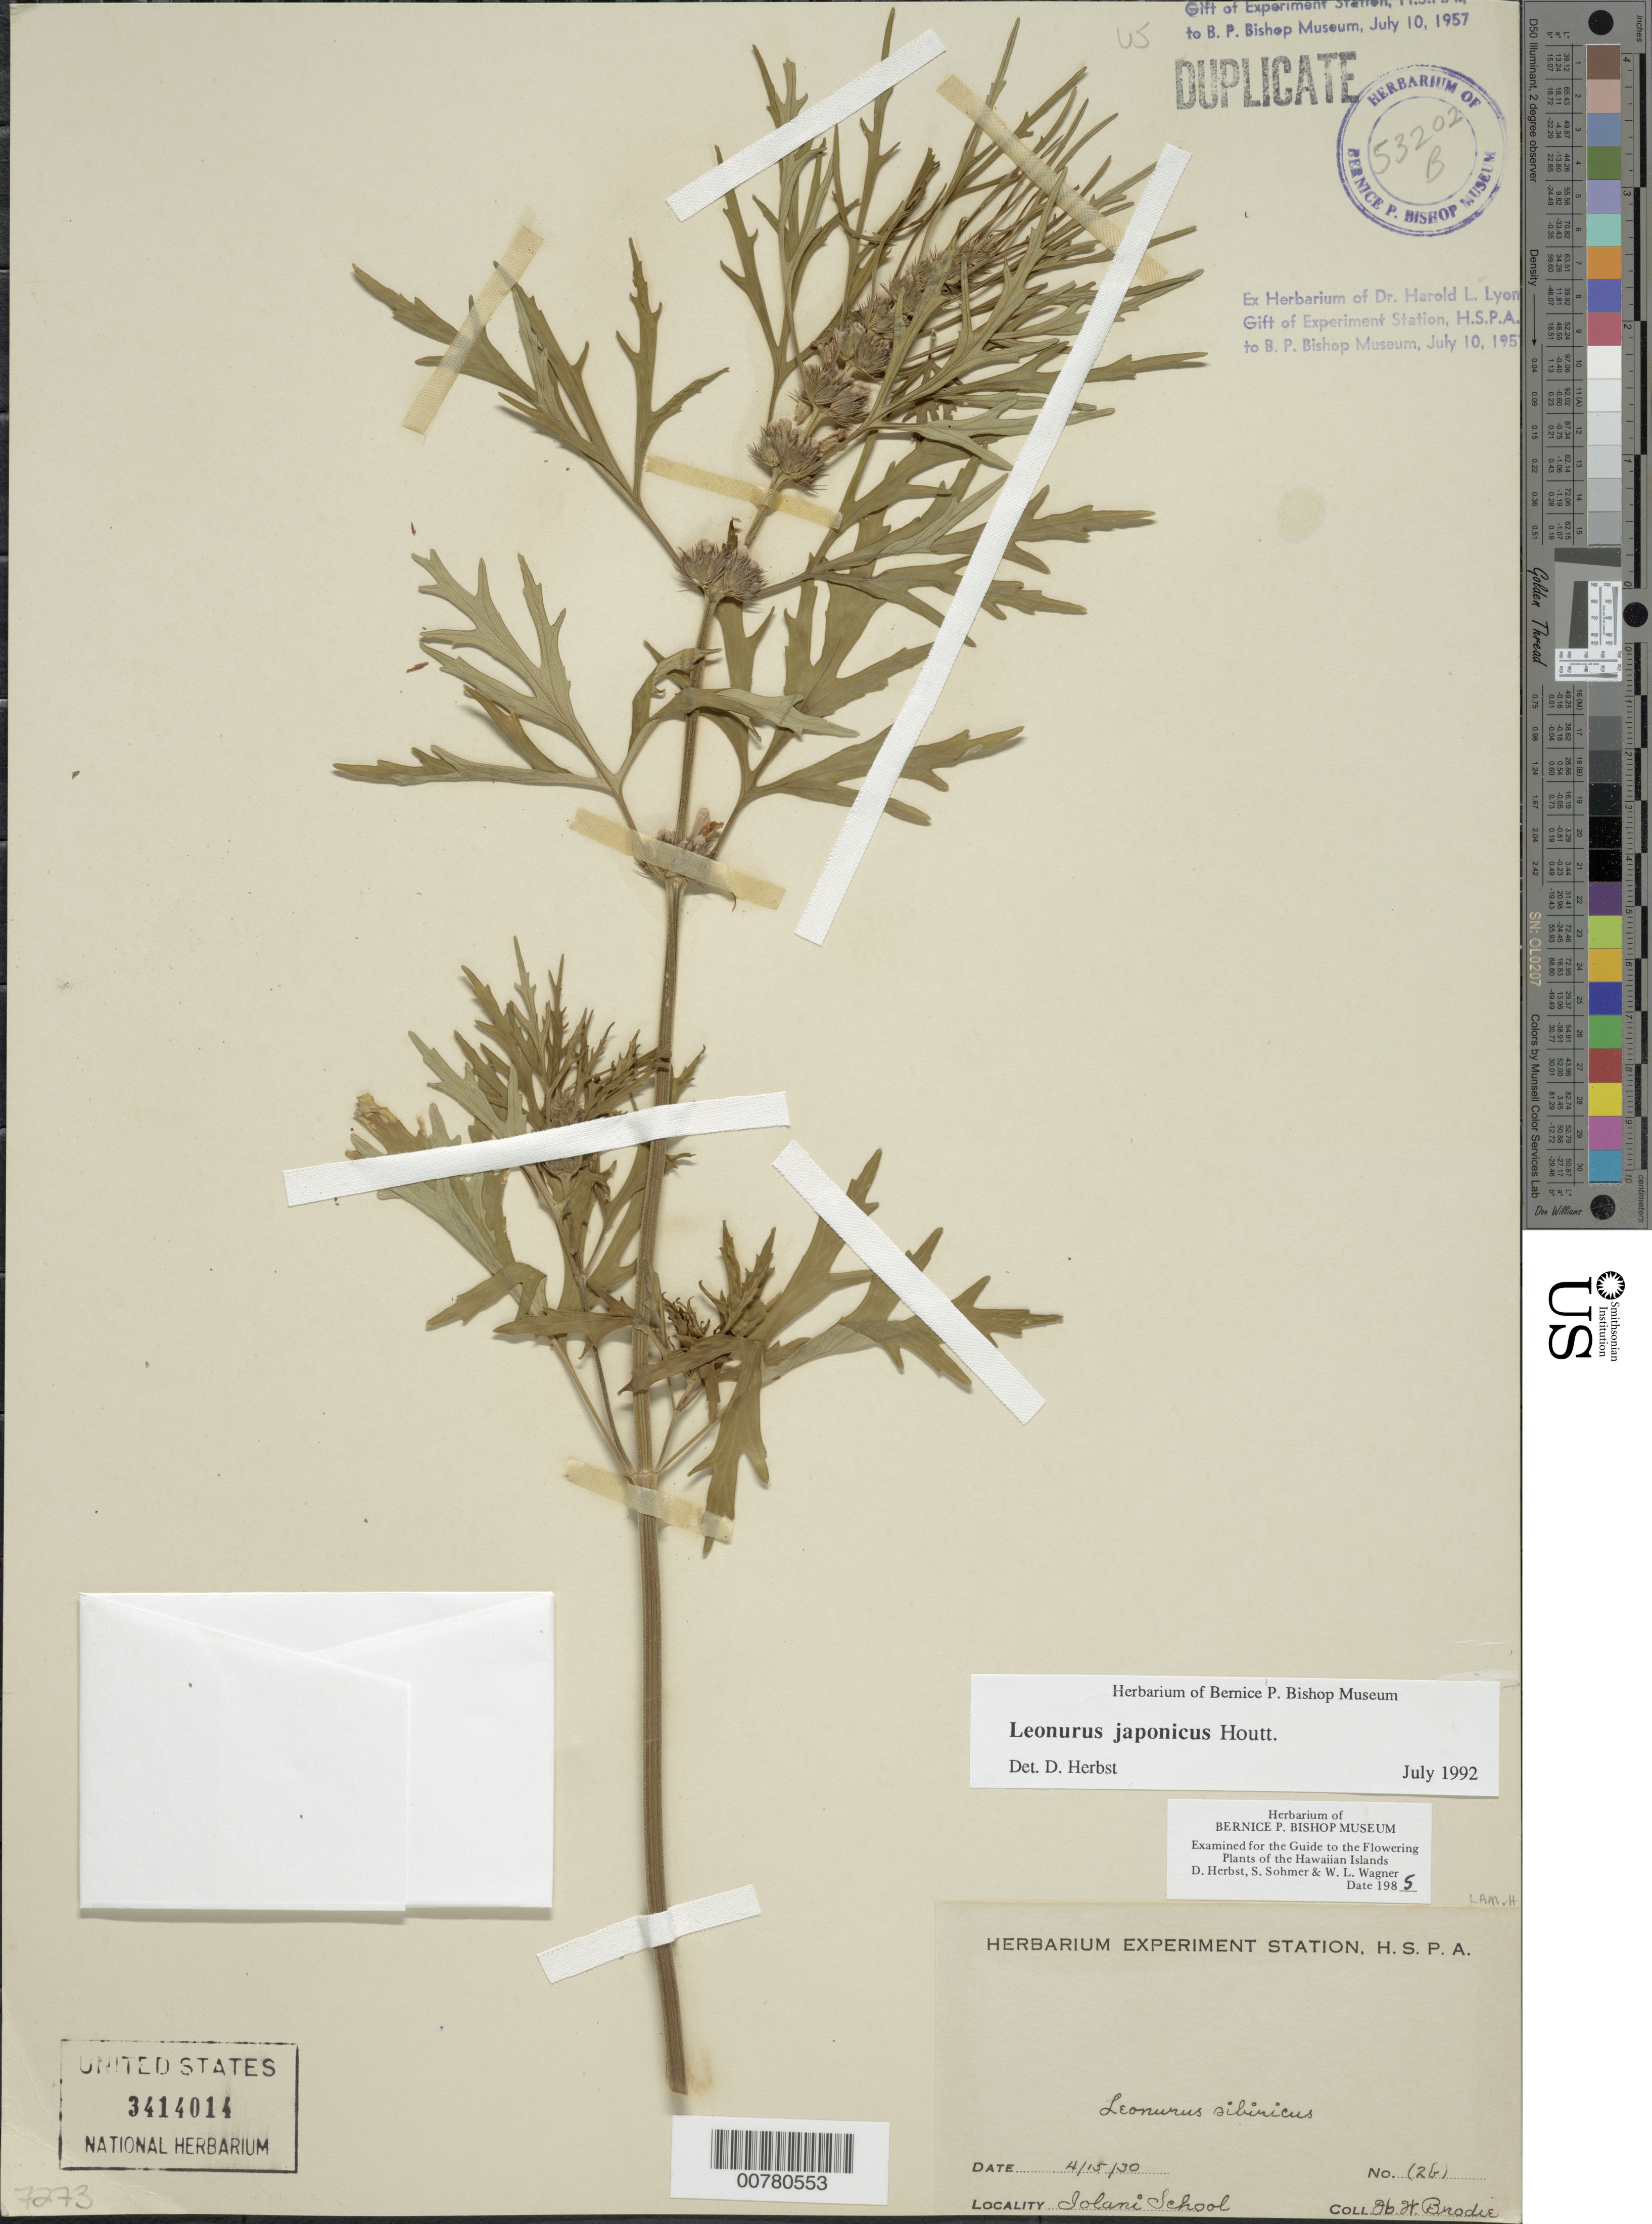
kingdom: Plantae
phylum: Tracheophyta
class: Magnoliopsida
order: Lamiales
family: Lamiaceae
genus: Leonurus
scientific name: Leonurus japonicus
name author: Houtt.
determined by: Herbst, D. R.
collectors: H. Brodie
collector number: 2b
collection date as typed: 15 Apr 1930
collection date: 1930-04-15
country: United States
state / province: Hawaii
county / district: Honolulu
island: Oahu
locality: Iolani School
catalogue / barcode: US 3414014